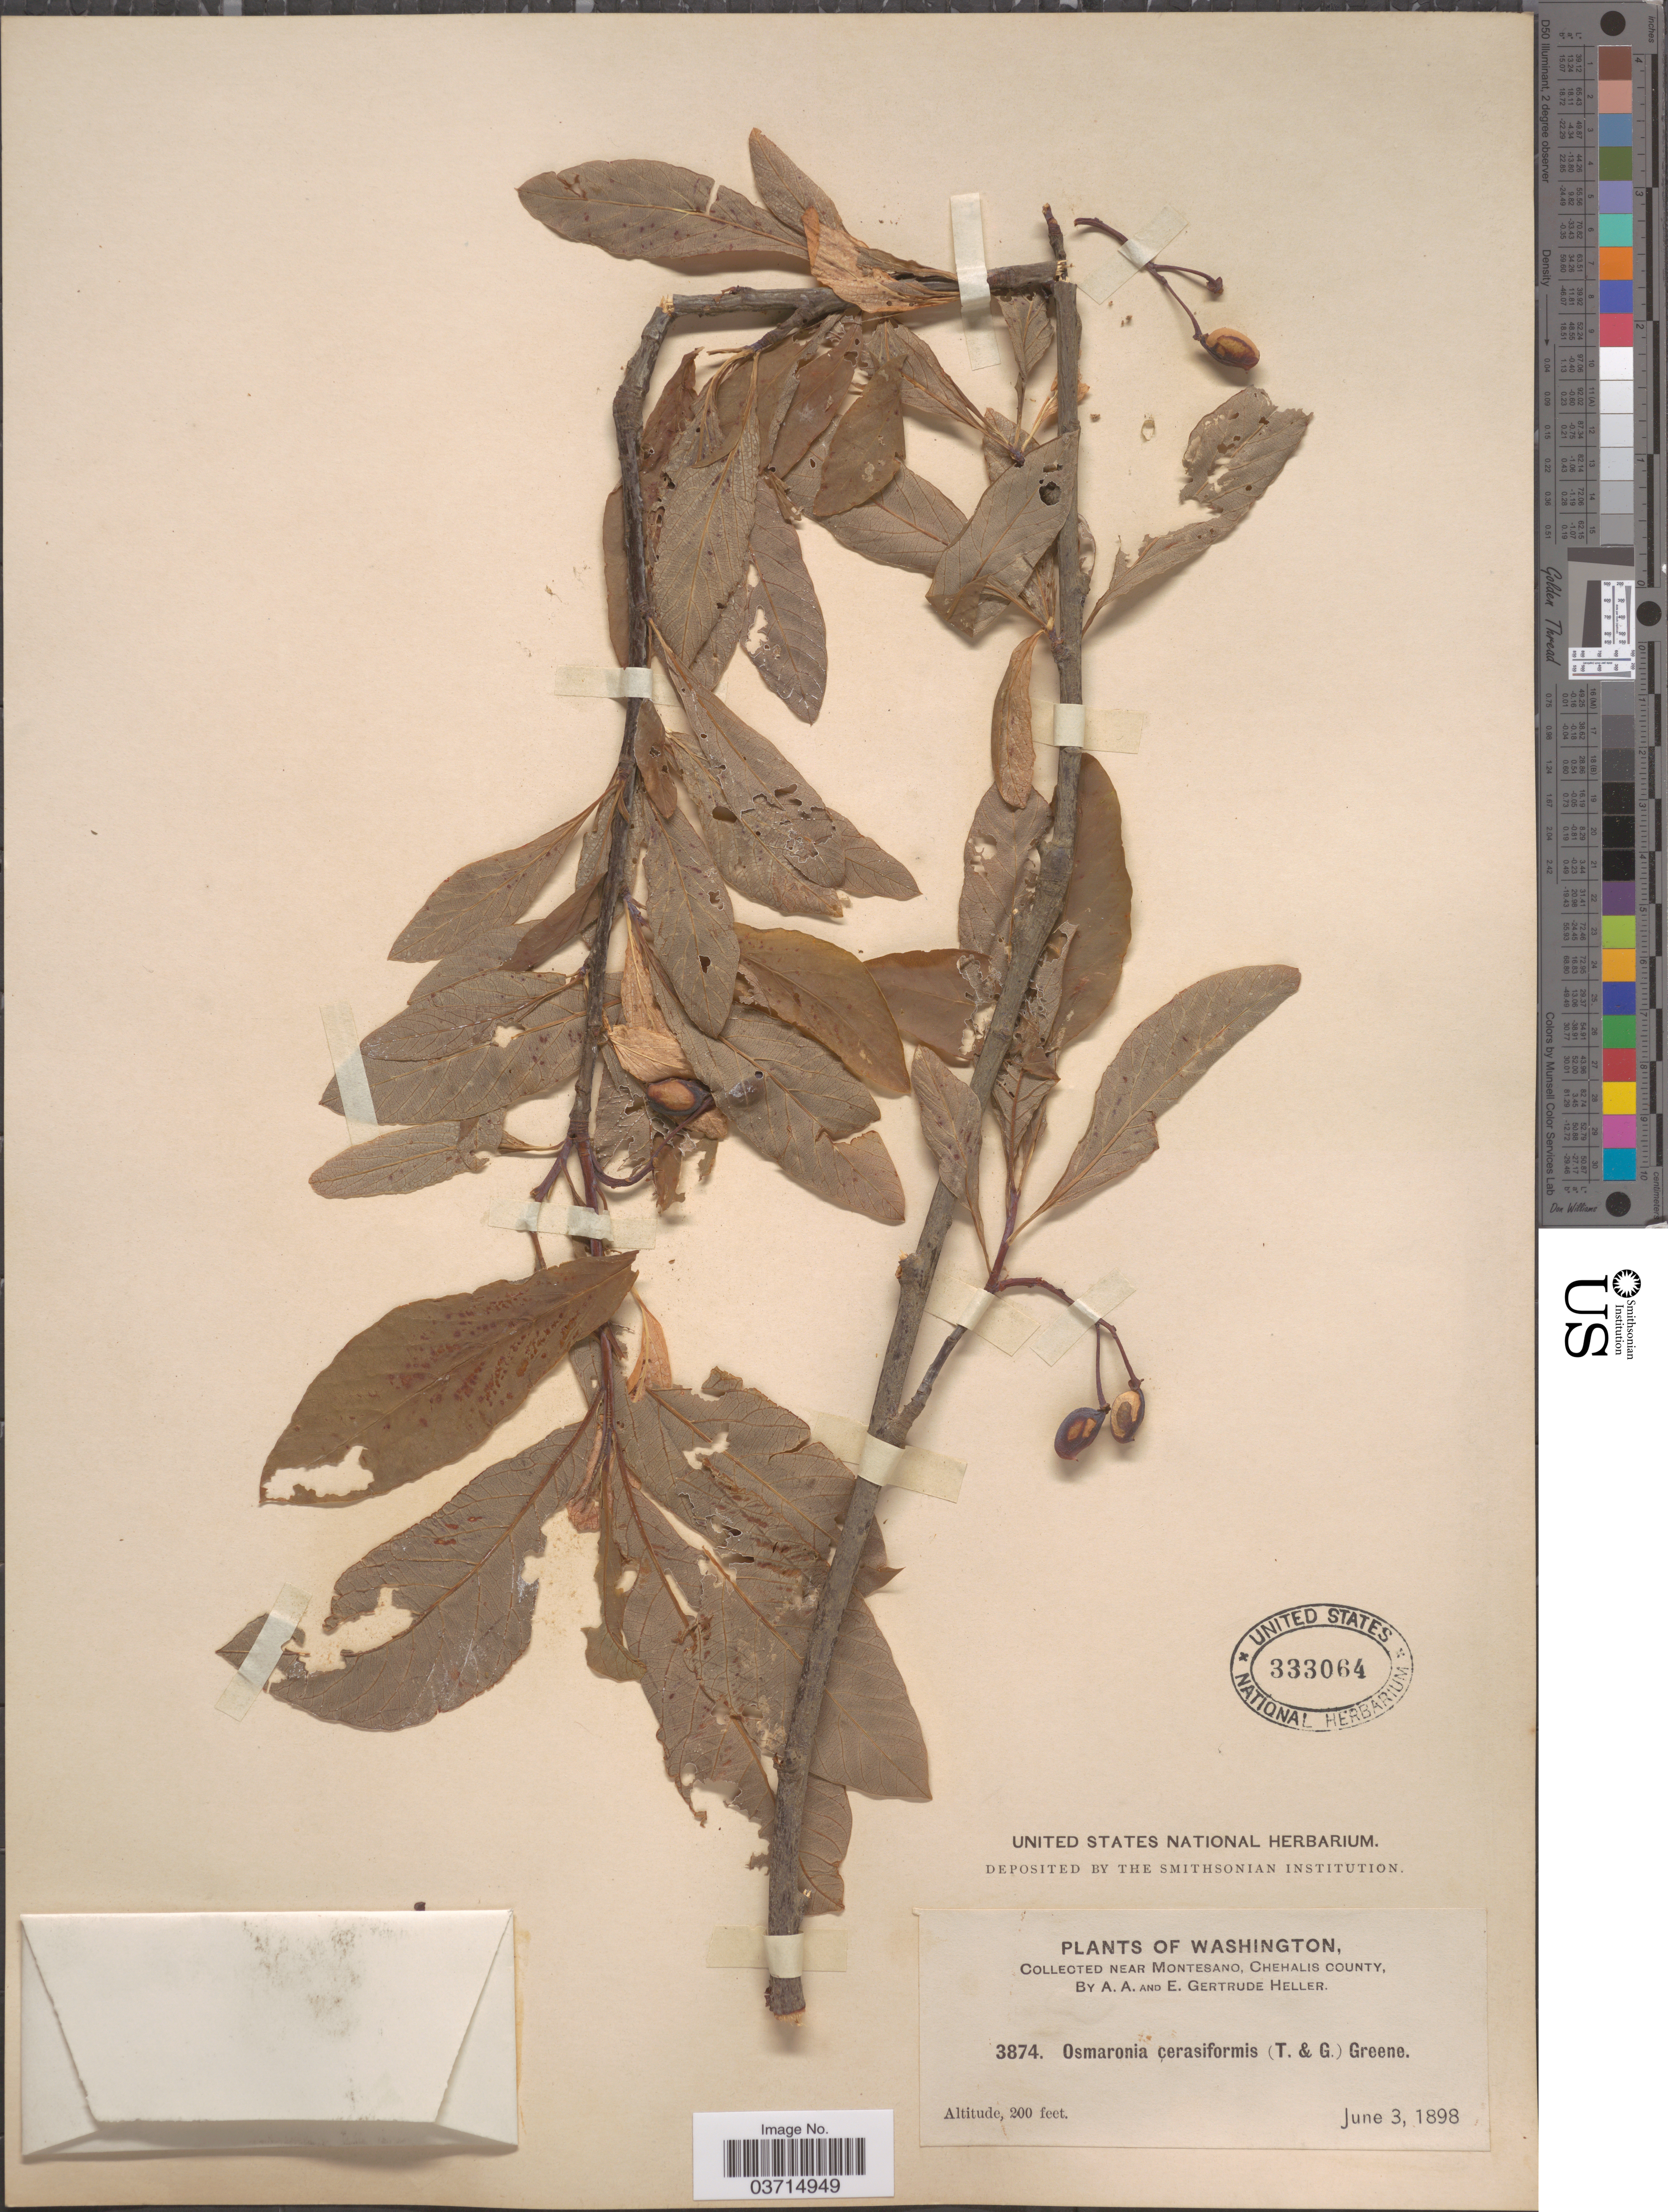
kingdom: Plantae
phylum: Tracheophyta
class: Magnoliopsida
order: Rosales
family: Rosaceae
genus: Oemleria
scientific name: Oemleria cerasiformis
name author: (Torr. & A. Gray ex Hook. & Arn.) J.W. Landon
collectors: A. A. Heller & E. G. Heller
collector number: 3874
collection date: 1898-06-03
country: United States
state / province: Washington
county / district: Grays Harbor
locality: Near Montesano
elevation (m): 61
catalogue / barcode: US 333064